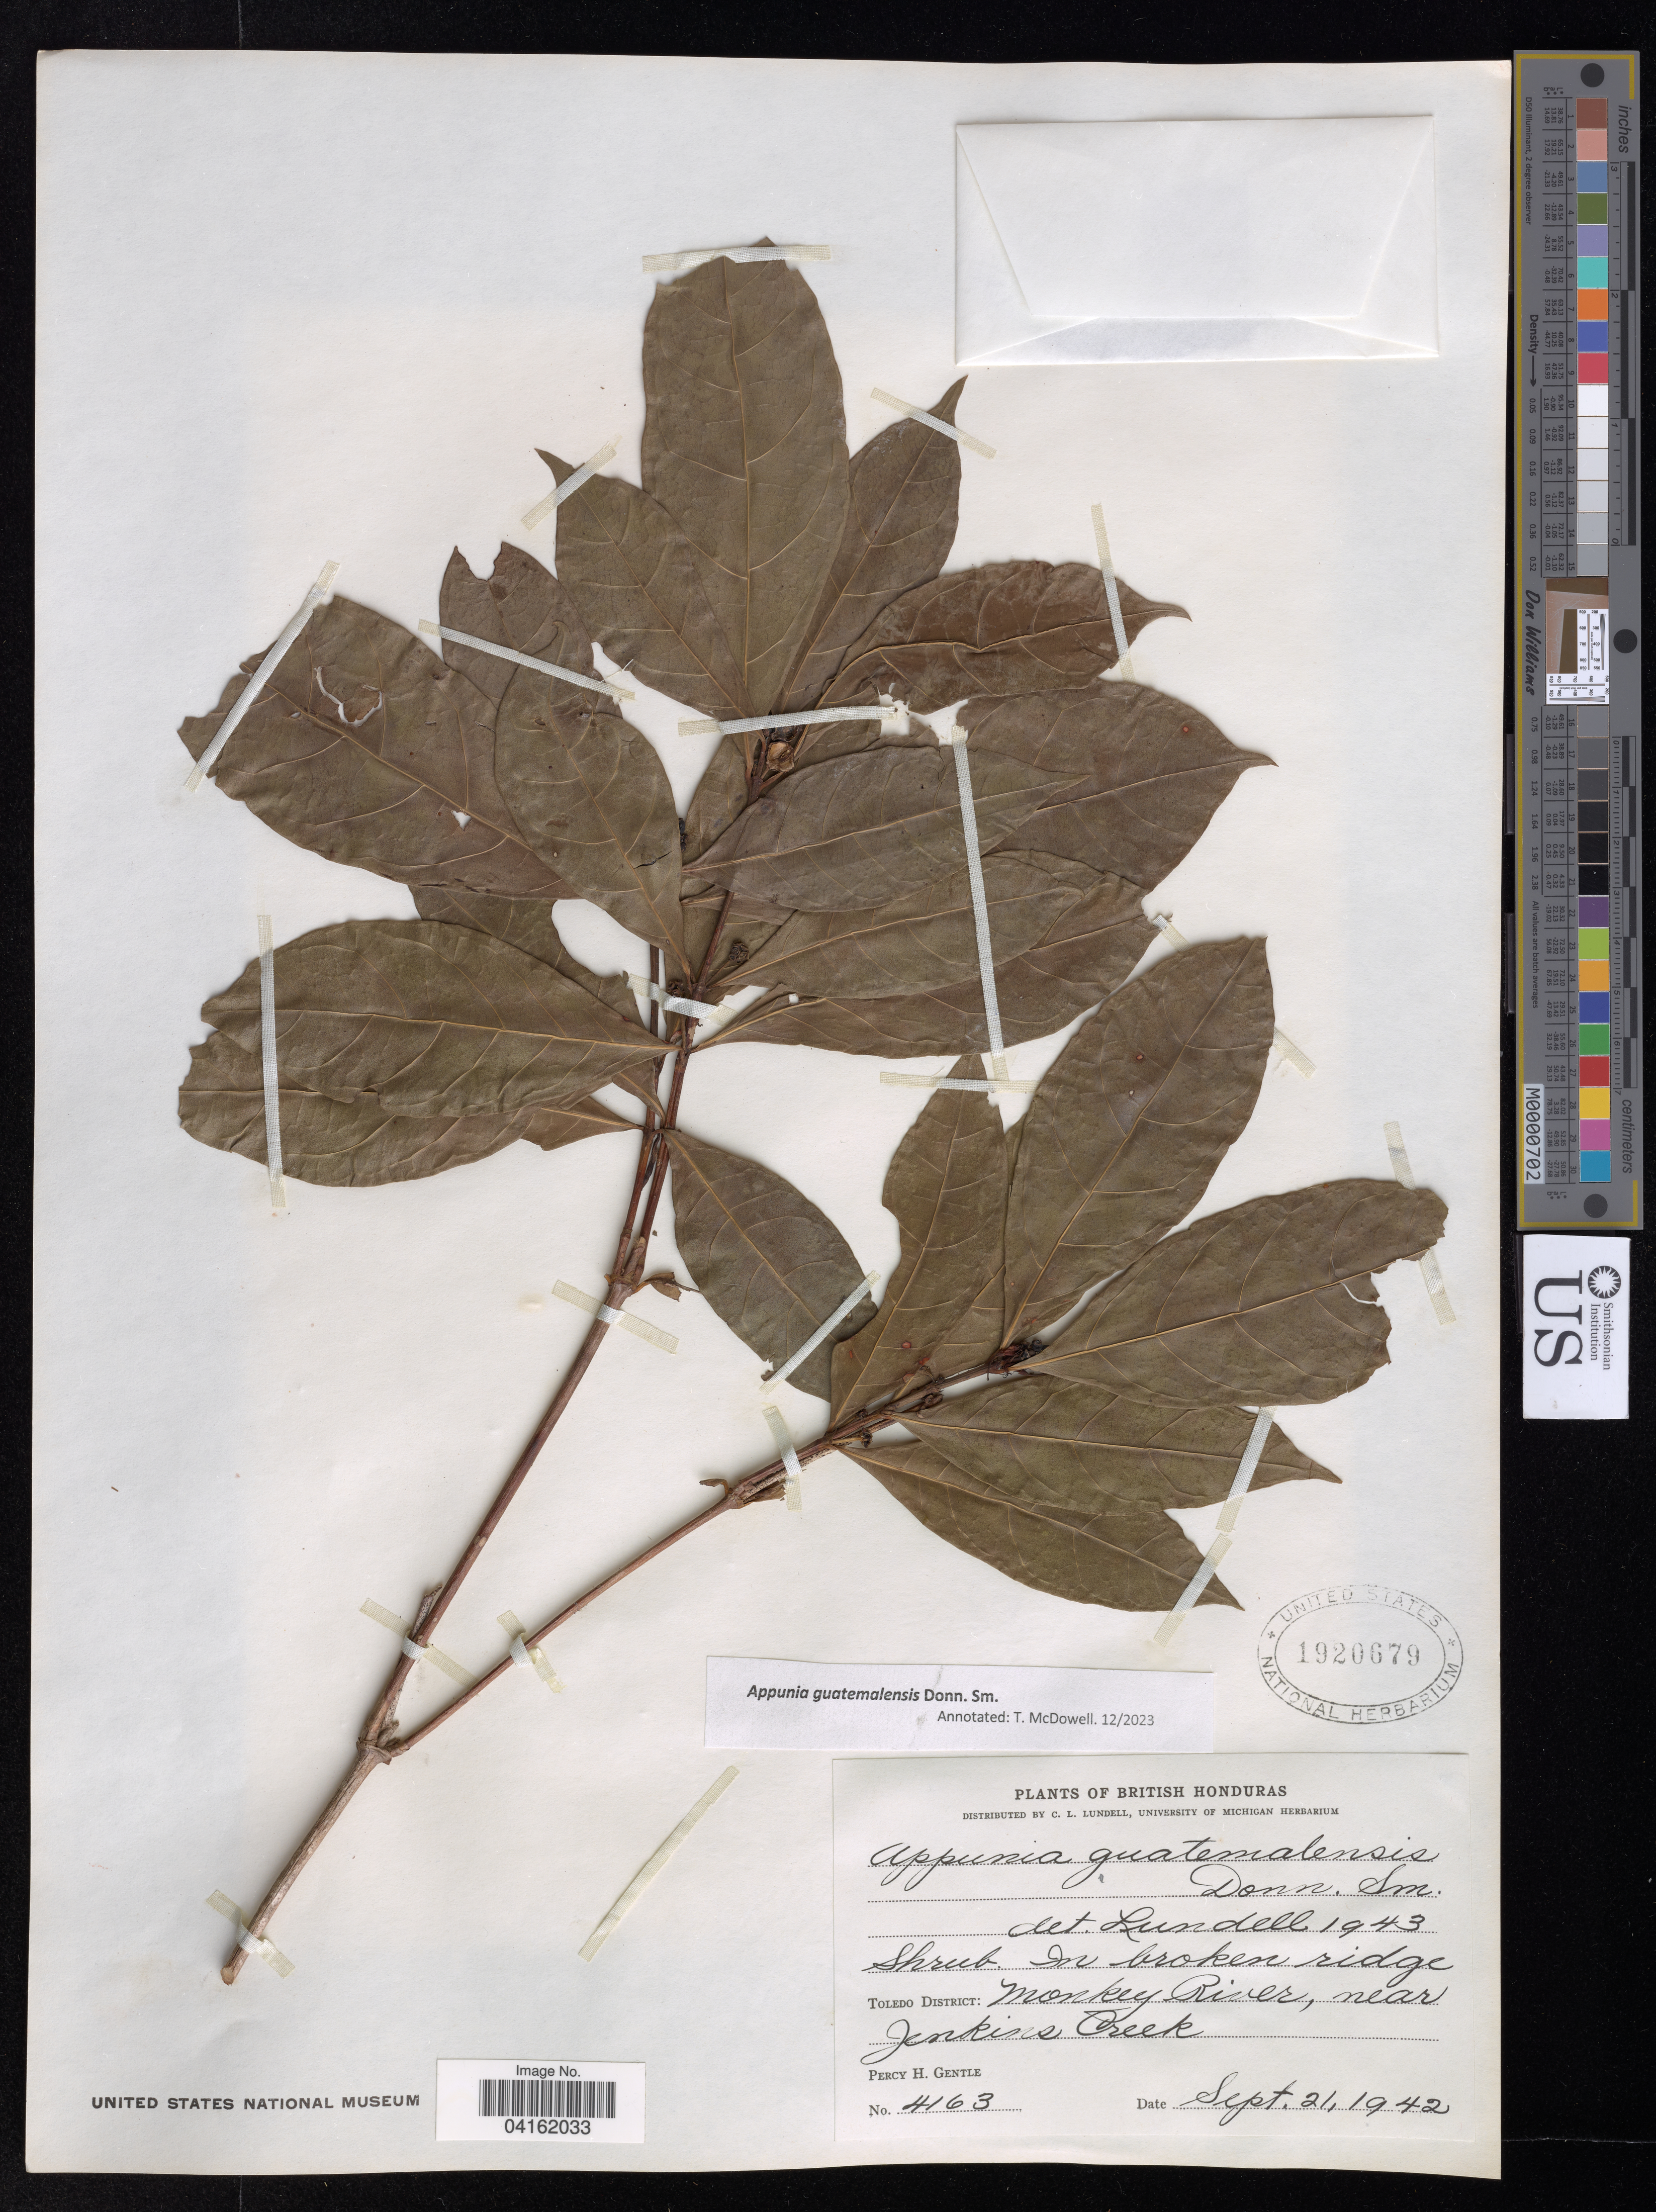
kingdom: Plantae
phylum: Tracheophyta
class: Magnoliopsida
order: Gentianales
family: Rubiaceae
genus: Appunia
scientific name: Appunia guatemalensis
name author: Donn. Sm.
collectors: P. H. Gentle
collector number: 4163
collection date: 1942-09-21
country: Belize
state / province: Toledo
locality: British Honduras. Toledo District: Monkey River, near Jenkins Creek.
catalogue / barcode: US 1920679